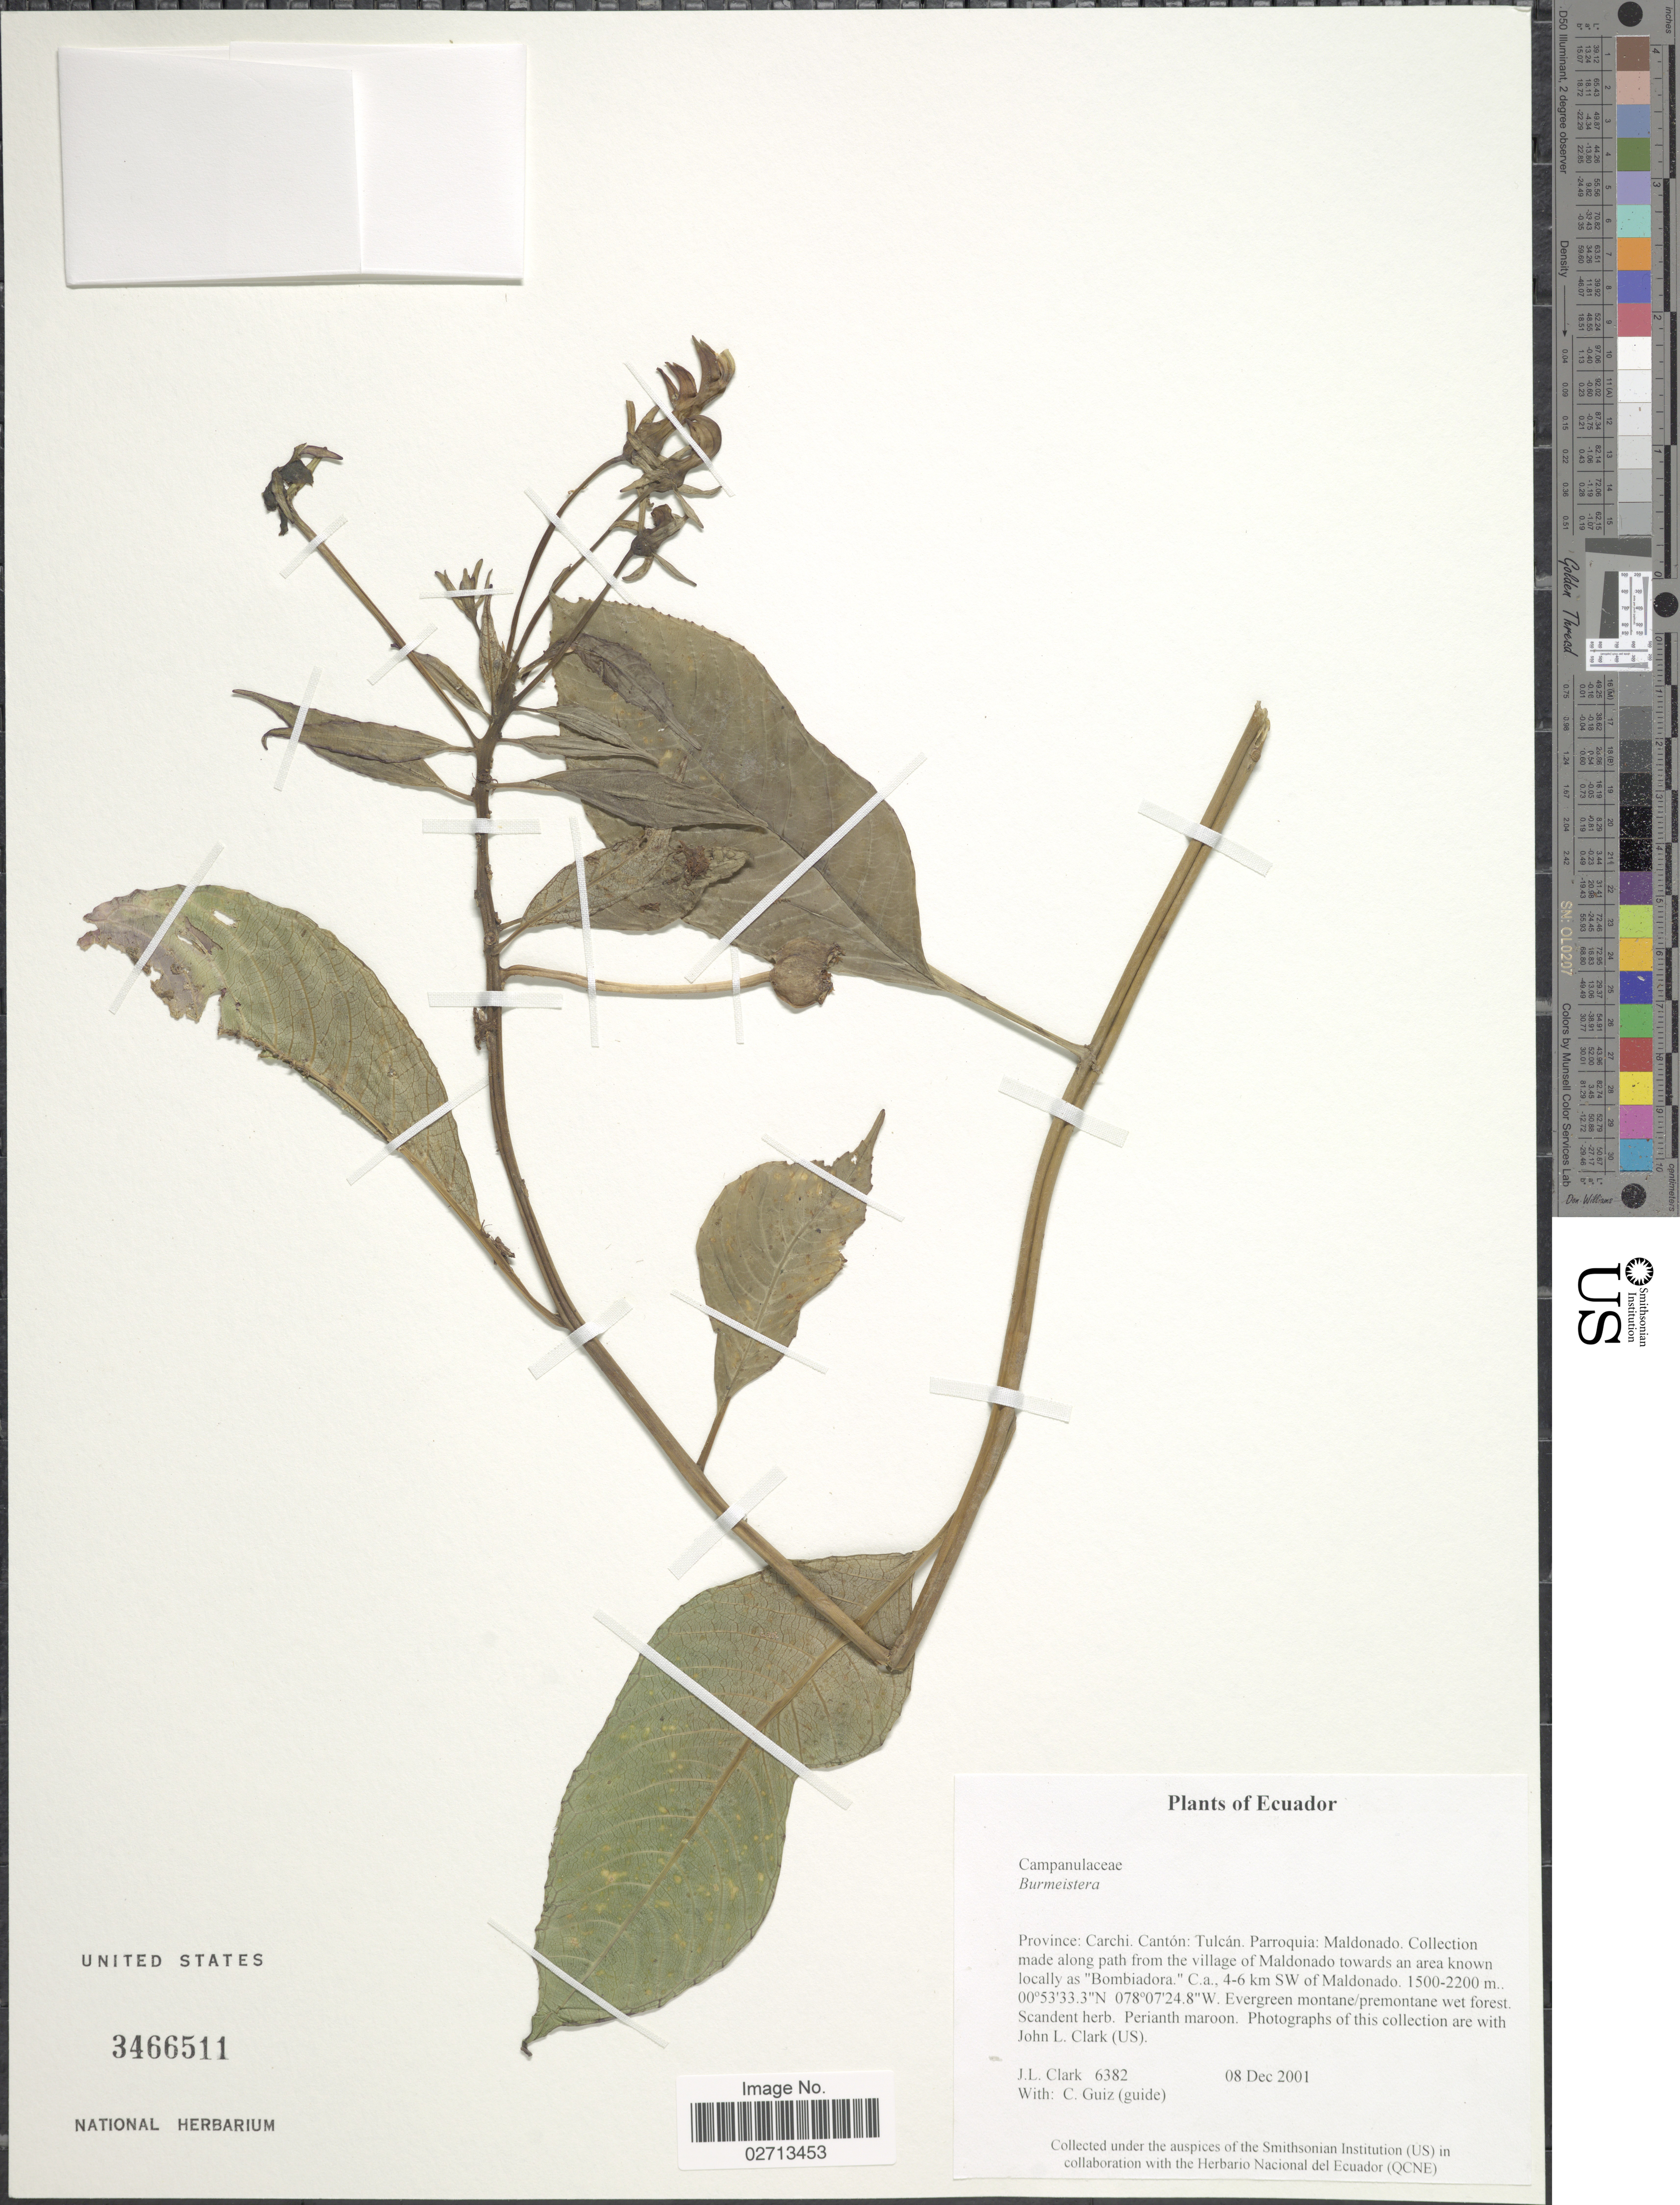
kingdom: Plantae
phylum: Tracheophyta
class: Magnoliopsida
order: Asterales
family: Campanulaceae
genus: Burmeistera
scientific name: Burmeistera sp.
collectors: J. L. Clark & C. Guiz (guide)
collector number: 6382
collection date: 2001-12-08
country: Ecuador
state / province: Carchi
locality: Canton: Tulcan. Parroquia: Maldonado. Collection made along path from the village of Maldonado towards an area known locally as "Bombiadora". C.a., 4-6 km SW of Maldonado.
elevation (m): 1500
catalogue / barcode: US 3466511